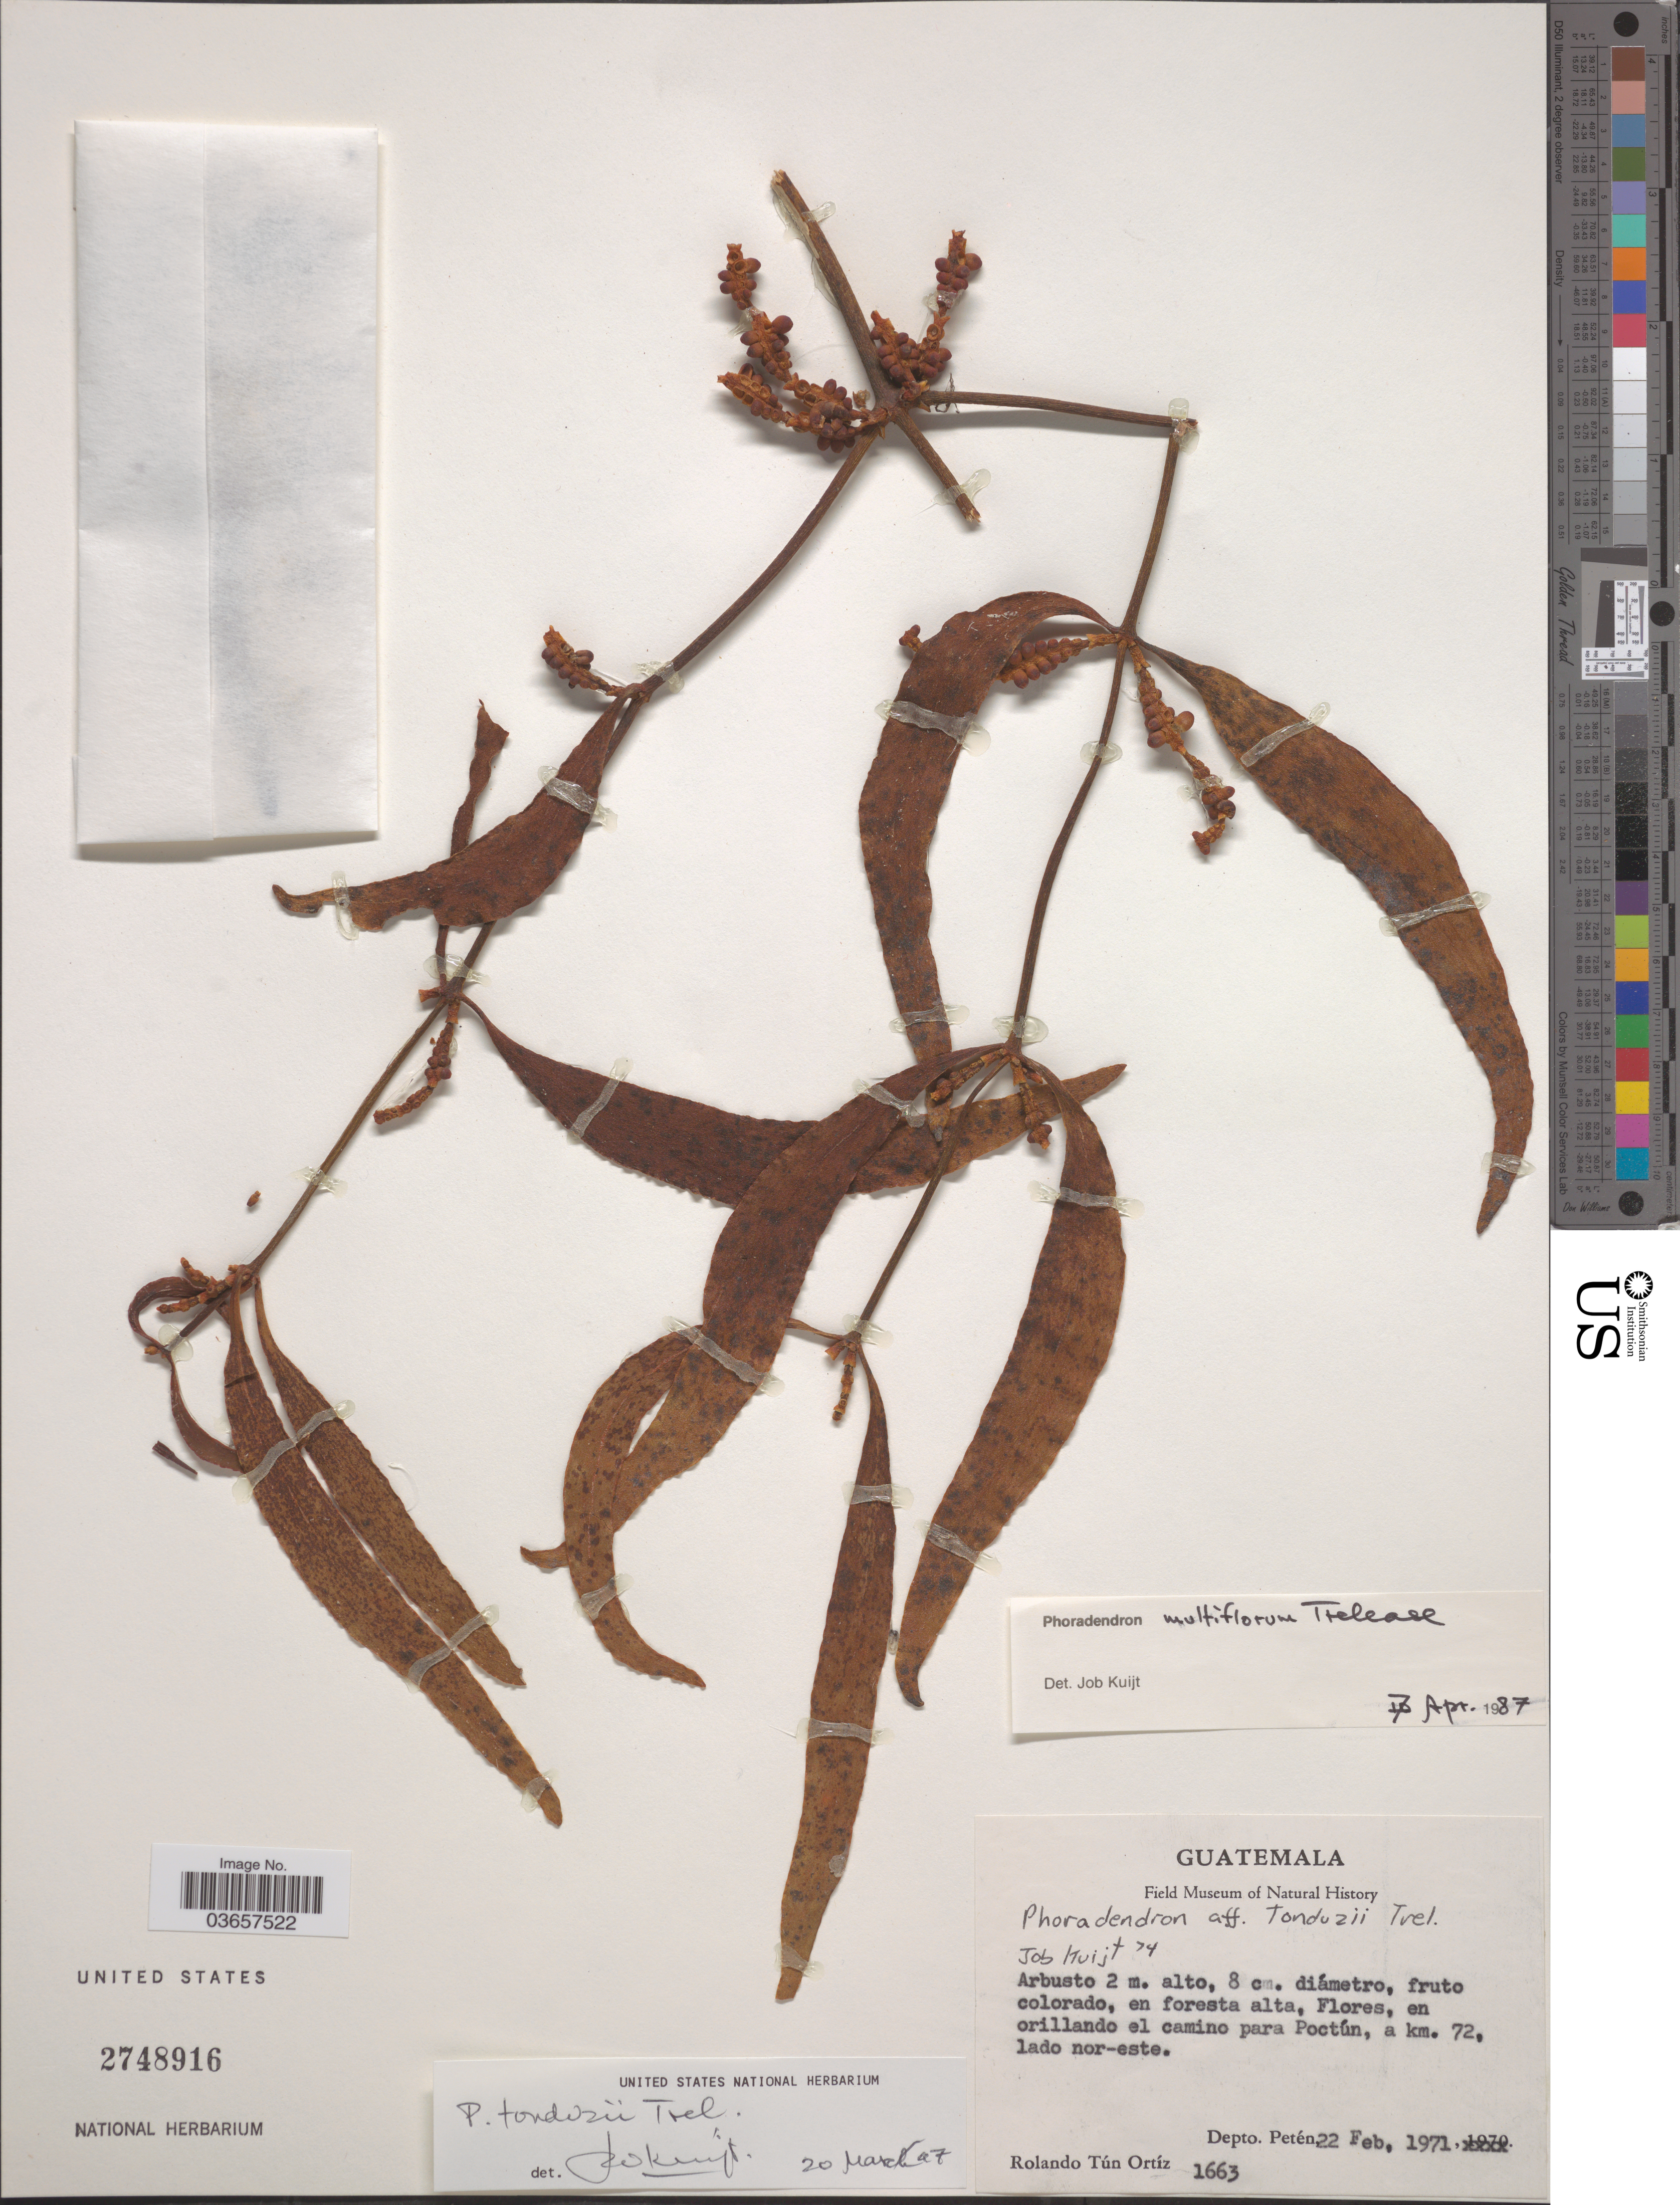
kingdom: Plantae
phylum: Tracheophyta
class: Magnoliopsida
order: Santalales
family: Viscaceae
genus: Phoradendron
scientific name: Phoradendron multiflorum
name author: Trel.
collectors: R. T. Ortíz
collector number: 1663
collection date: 1971-02-22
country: Guatemala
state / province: El Petén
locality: En orillando el camino para Poctún, a km. 72, lado nor-este. Depto. Petén.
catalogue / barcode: US 2748916